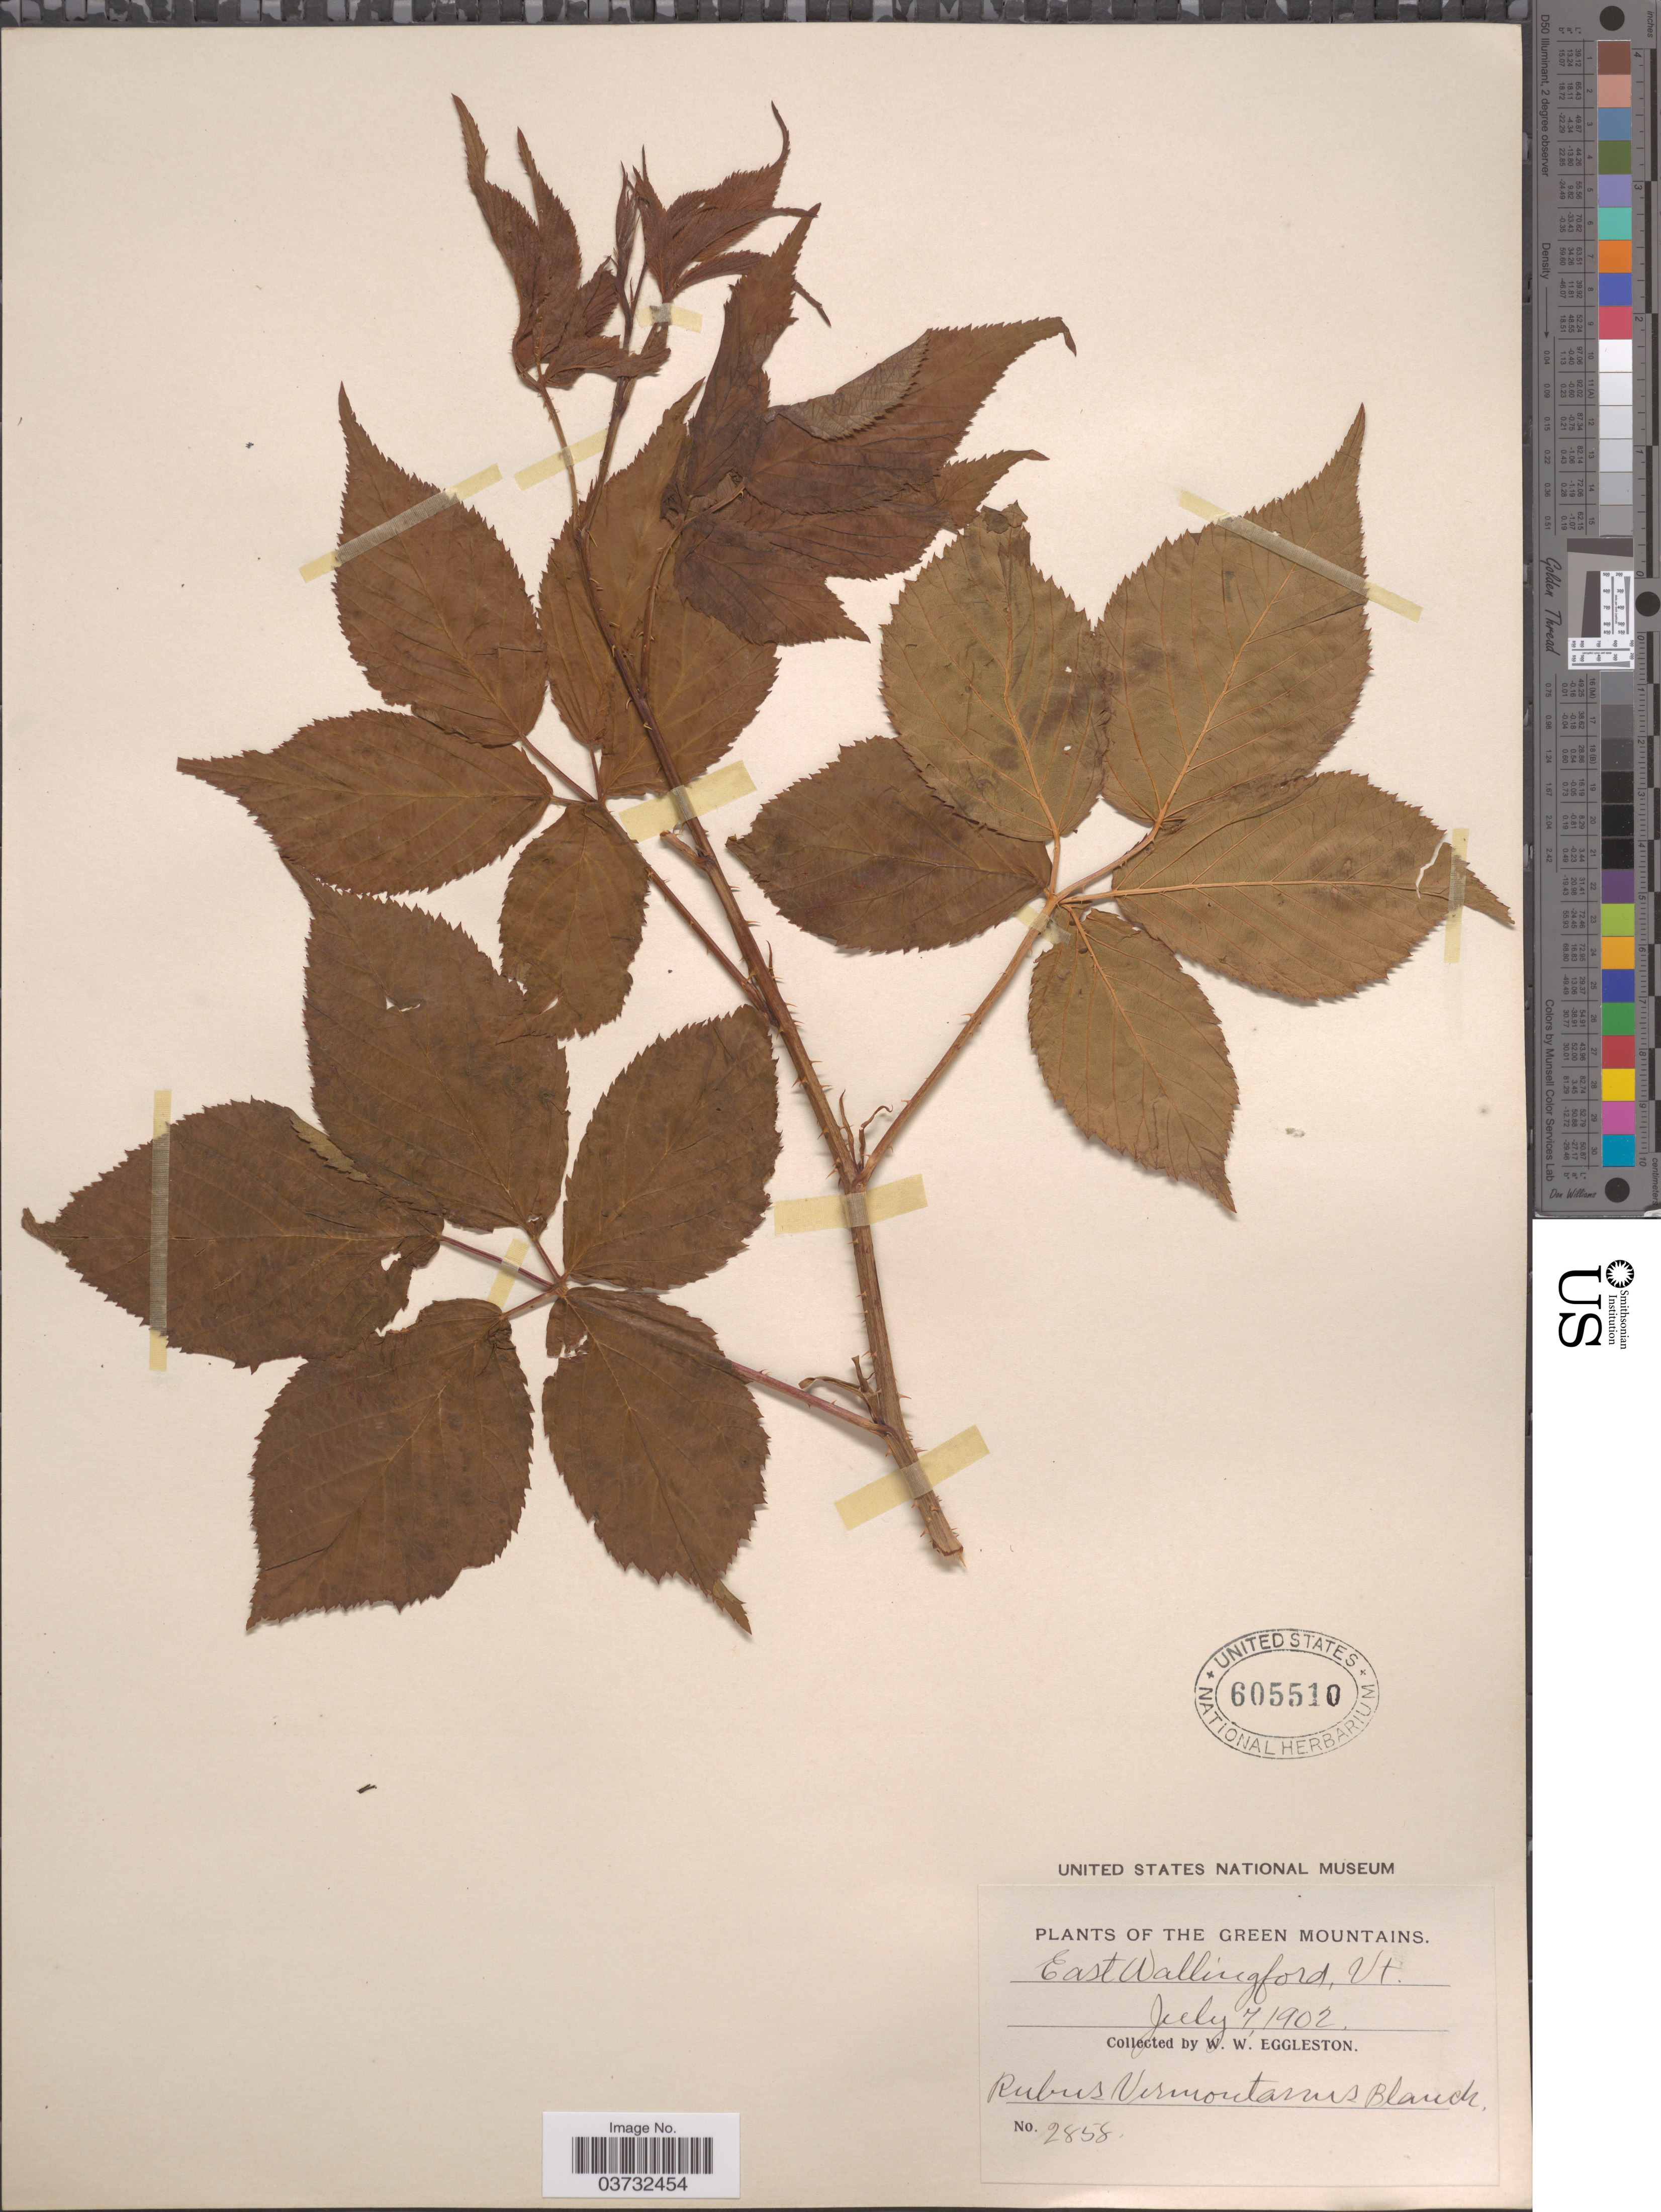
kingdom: Plantae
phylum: Tracheophyta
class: Magnoliopsida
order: Rosales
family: Rosaceae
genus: Rubus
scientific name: Rubus vermontanus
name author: Blanch.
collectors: W. W. Eggleston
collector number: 2858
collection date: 1902-07-07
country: United States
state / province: Vermont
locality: Green Mountains. East Wallingford.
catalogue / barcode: US 605510